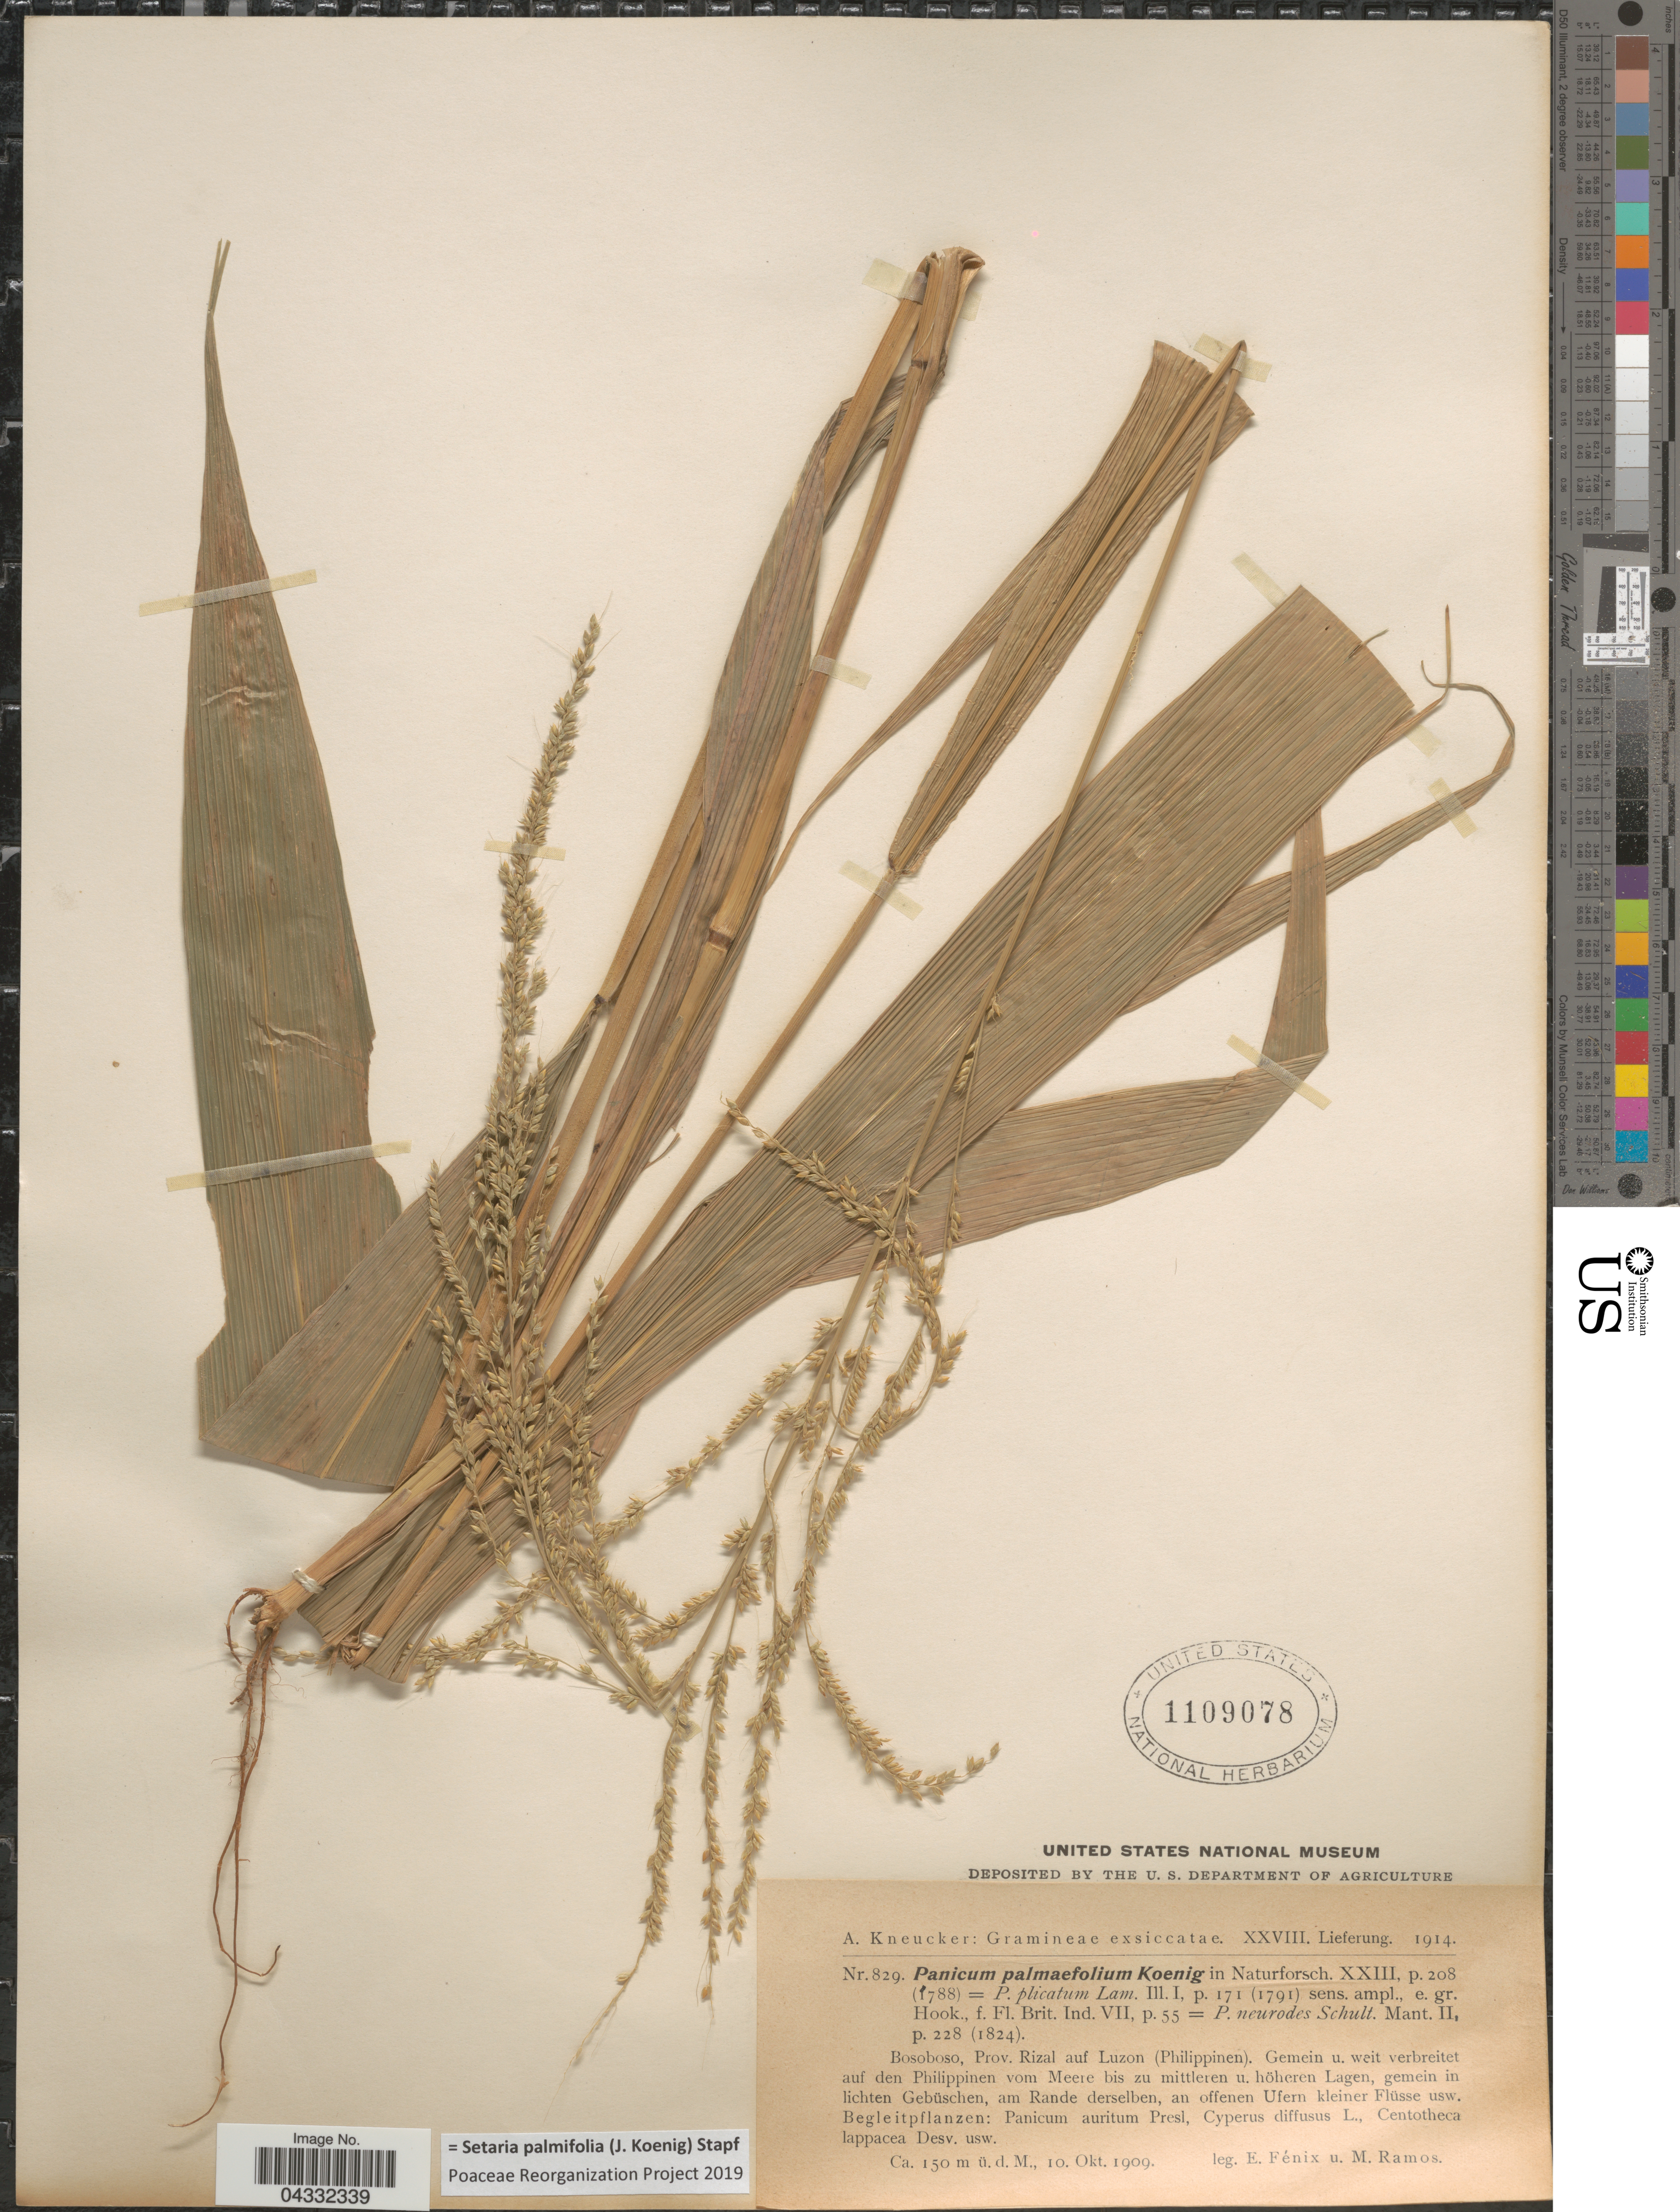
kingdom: Plantae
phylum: Tracheophyta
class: Liliopsida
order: Poales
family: Poaceae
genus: Setaria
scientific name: Setaria palmifolia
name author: (J. Koenig) Stapf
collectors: E. Fénix & M. Ramos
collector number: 829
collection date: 1909-10-10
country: Philippines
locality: Bosoboso, Prov. Rizal auf Luzon (Philippinen). Gemein u. weit verbreitet auf den Philippinen vom Meere bis zu mittleren u. höheren Lagen.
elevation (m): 150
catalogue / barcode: US 1109078